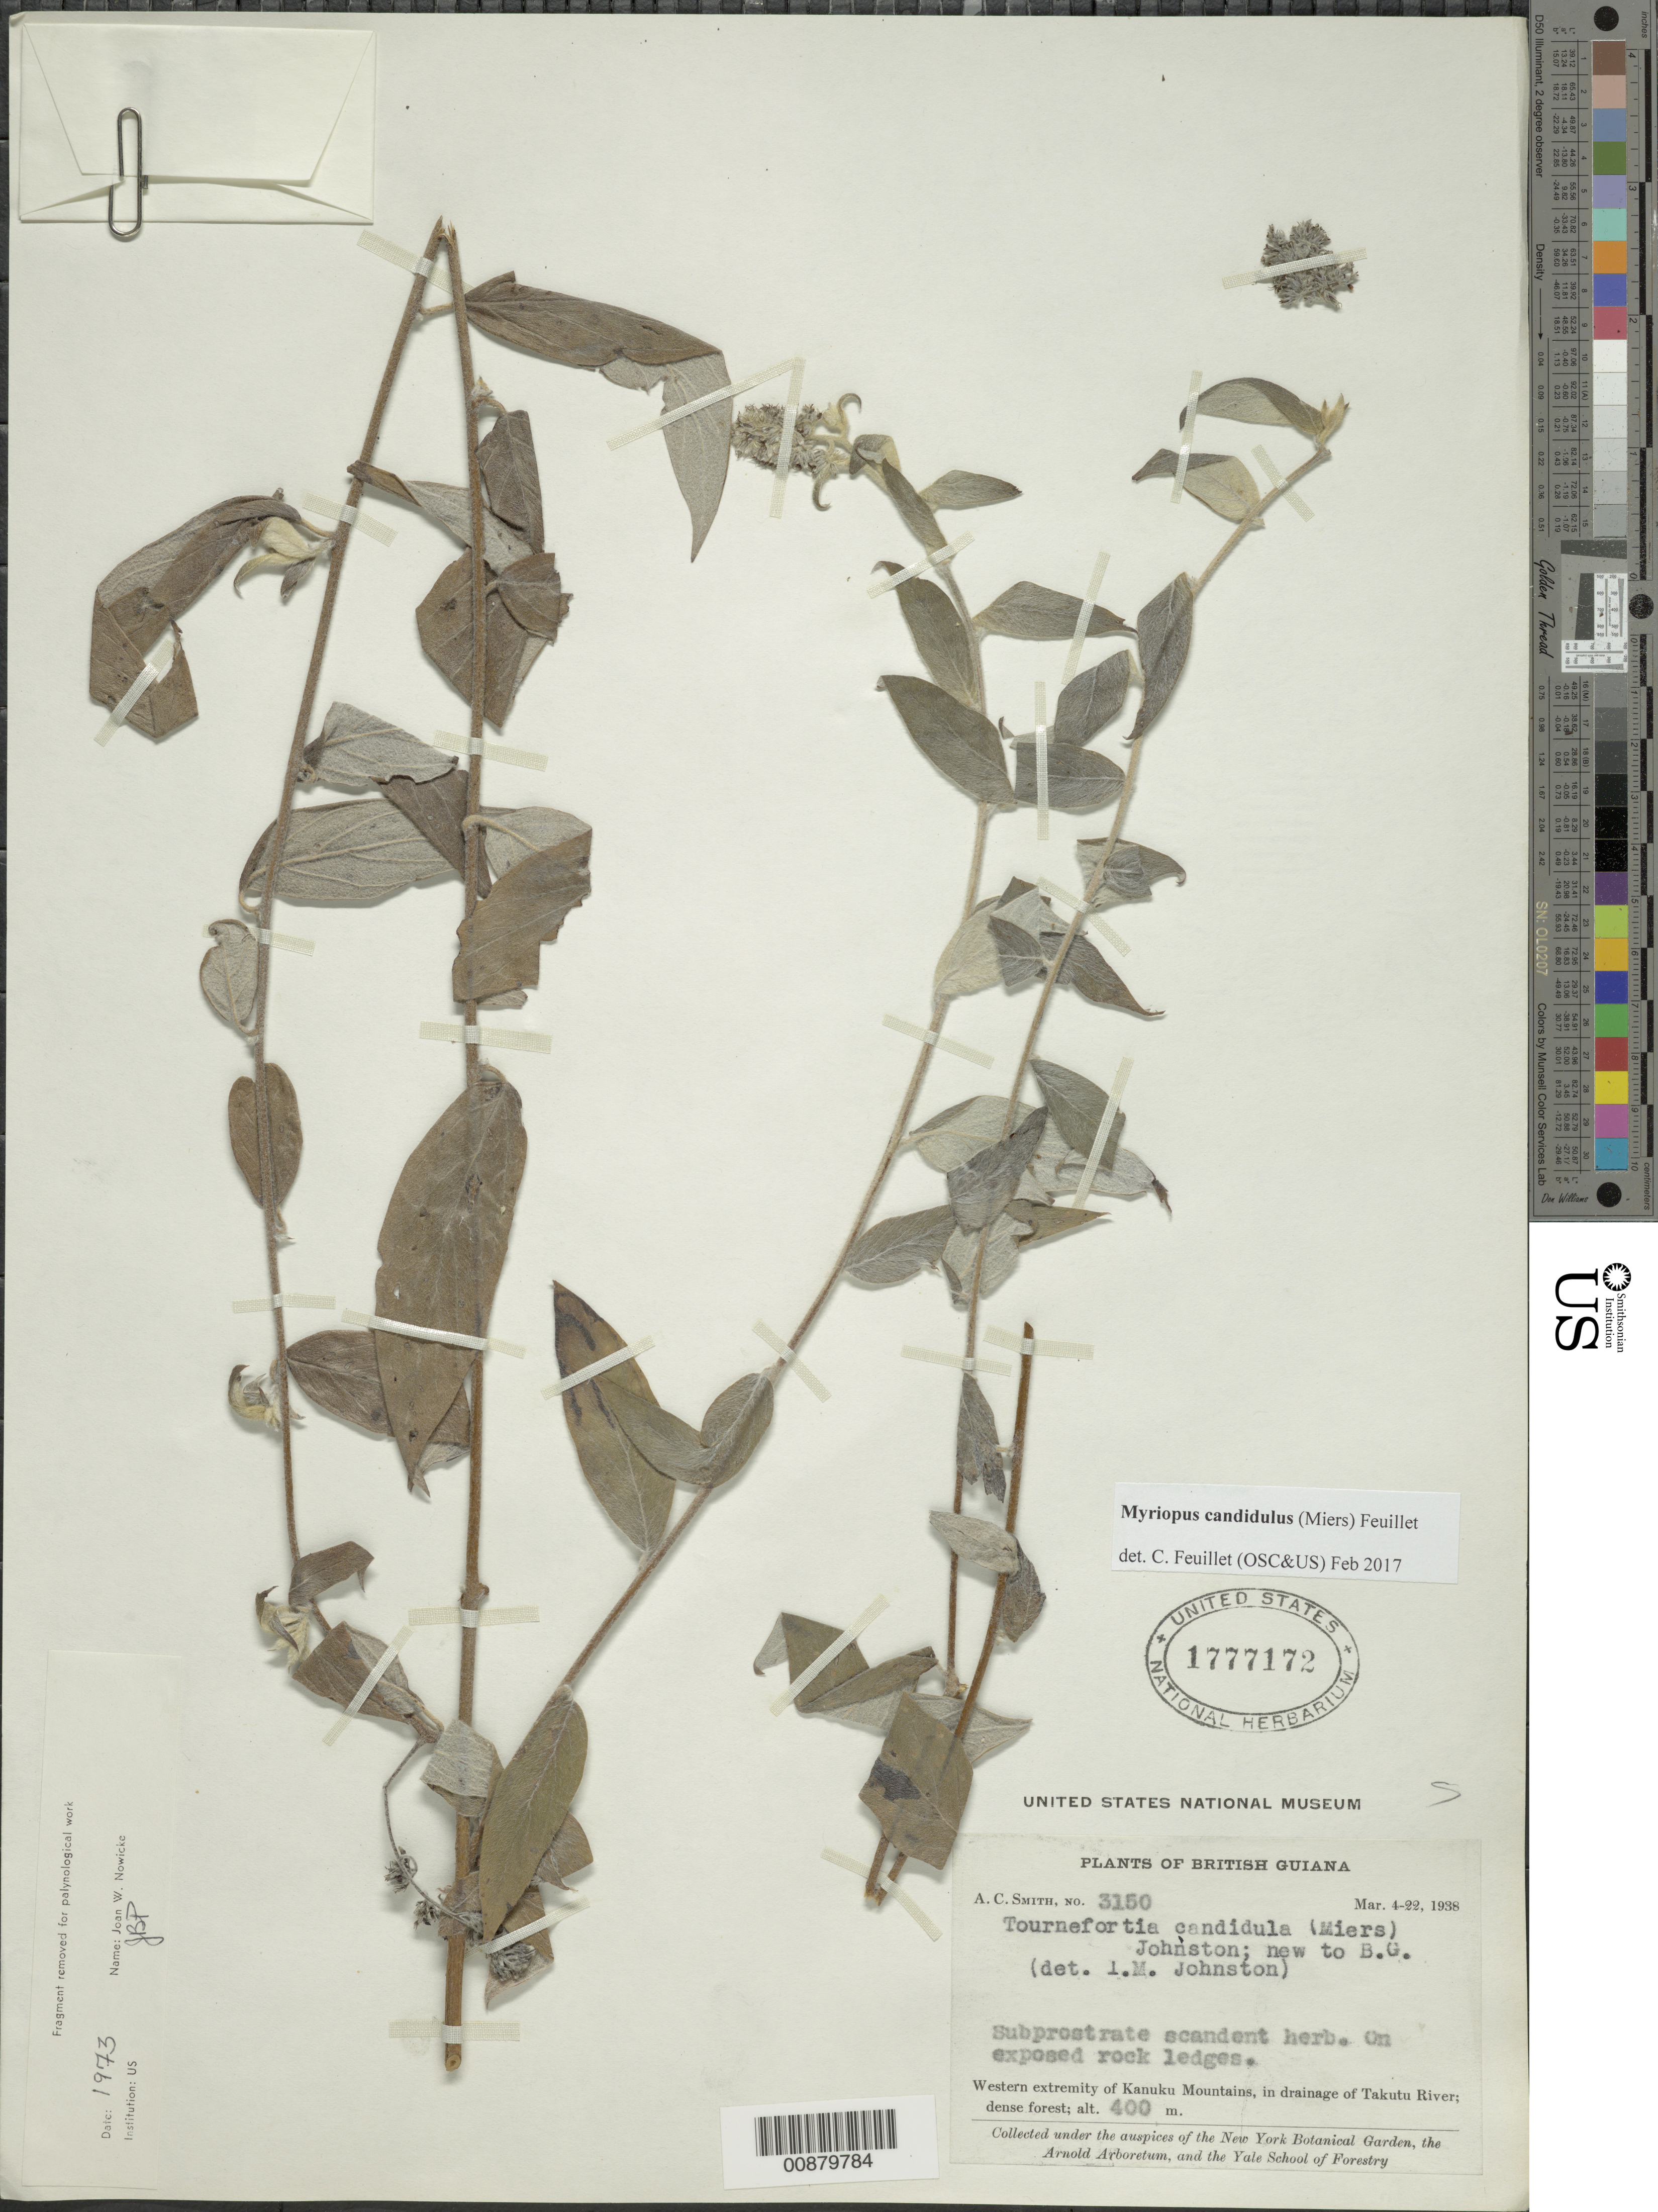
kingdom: Plantae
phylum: Tracheophyta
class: Magnoliopsida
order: Boraginales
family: Heliotropiaceae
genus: Tournefortia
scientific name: Tournefortia candidula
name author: (Miers) I.M. Johnst.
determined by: Johnston, I. M.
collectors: A. C. Smith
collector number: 3150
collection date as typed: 4-Mar-38 to 22-Mar-38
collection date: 1938-03-04/1938-03-22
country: Guyana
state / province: U. Takutu-U. Essequibo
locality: Kanuku Mts., drainage of Takutu R., western extremity of Kanuku Mountains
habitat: Exposed rock ledges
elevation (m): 400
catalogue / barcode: US 1777172